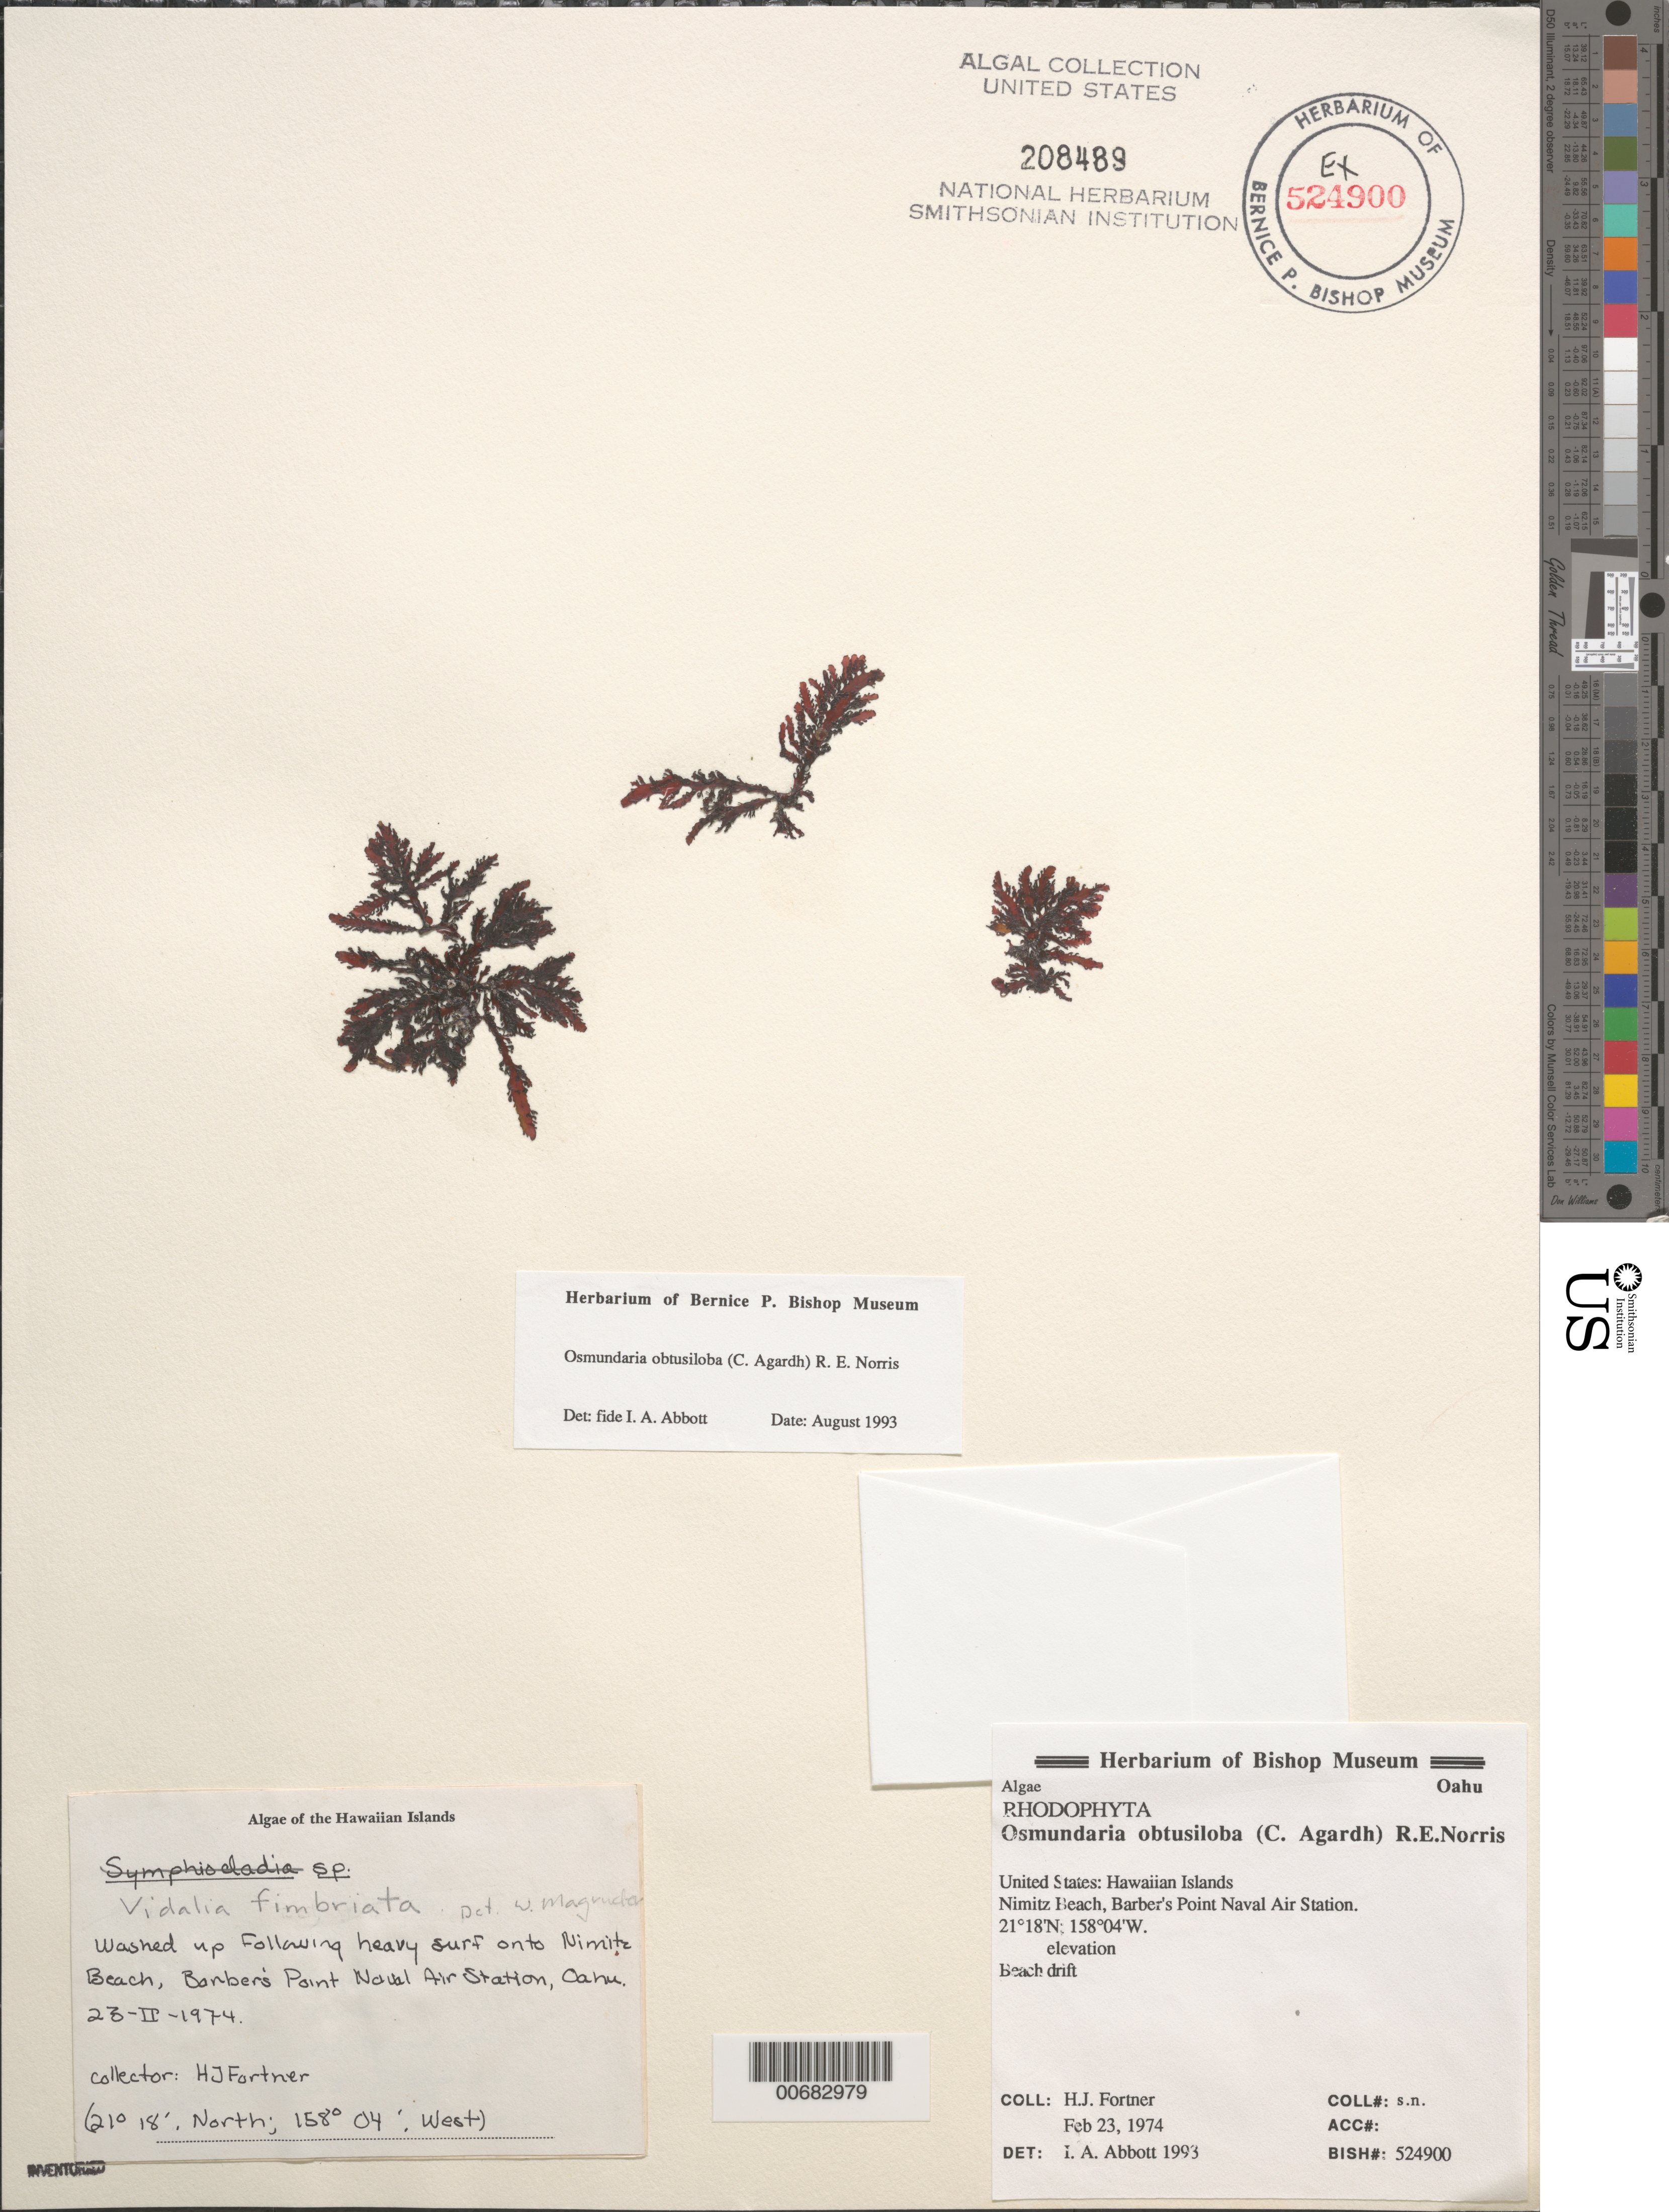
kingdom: Plantae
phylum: Rhodophyta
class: Florideophyceae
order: Ceramiales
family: Rhodomelaceae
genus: Osmundaria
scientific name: Osmundaria obtusiloba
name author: (C. Agardh) R.E. Norris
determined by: Abbott, Isabella A.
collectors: H. Fortner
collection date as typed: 23 Feb 1974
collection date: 1974-02-23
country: United States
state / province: Hawaii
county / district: Honolulu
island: Oahu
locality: Nimitz Beach, Barber's Point Naval Air Station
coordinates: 21 18' N, 158 04' W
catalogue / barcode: US 208489